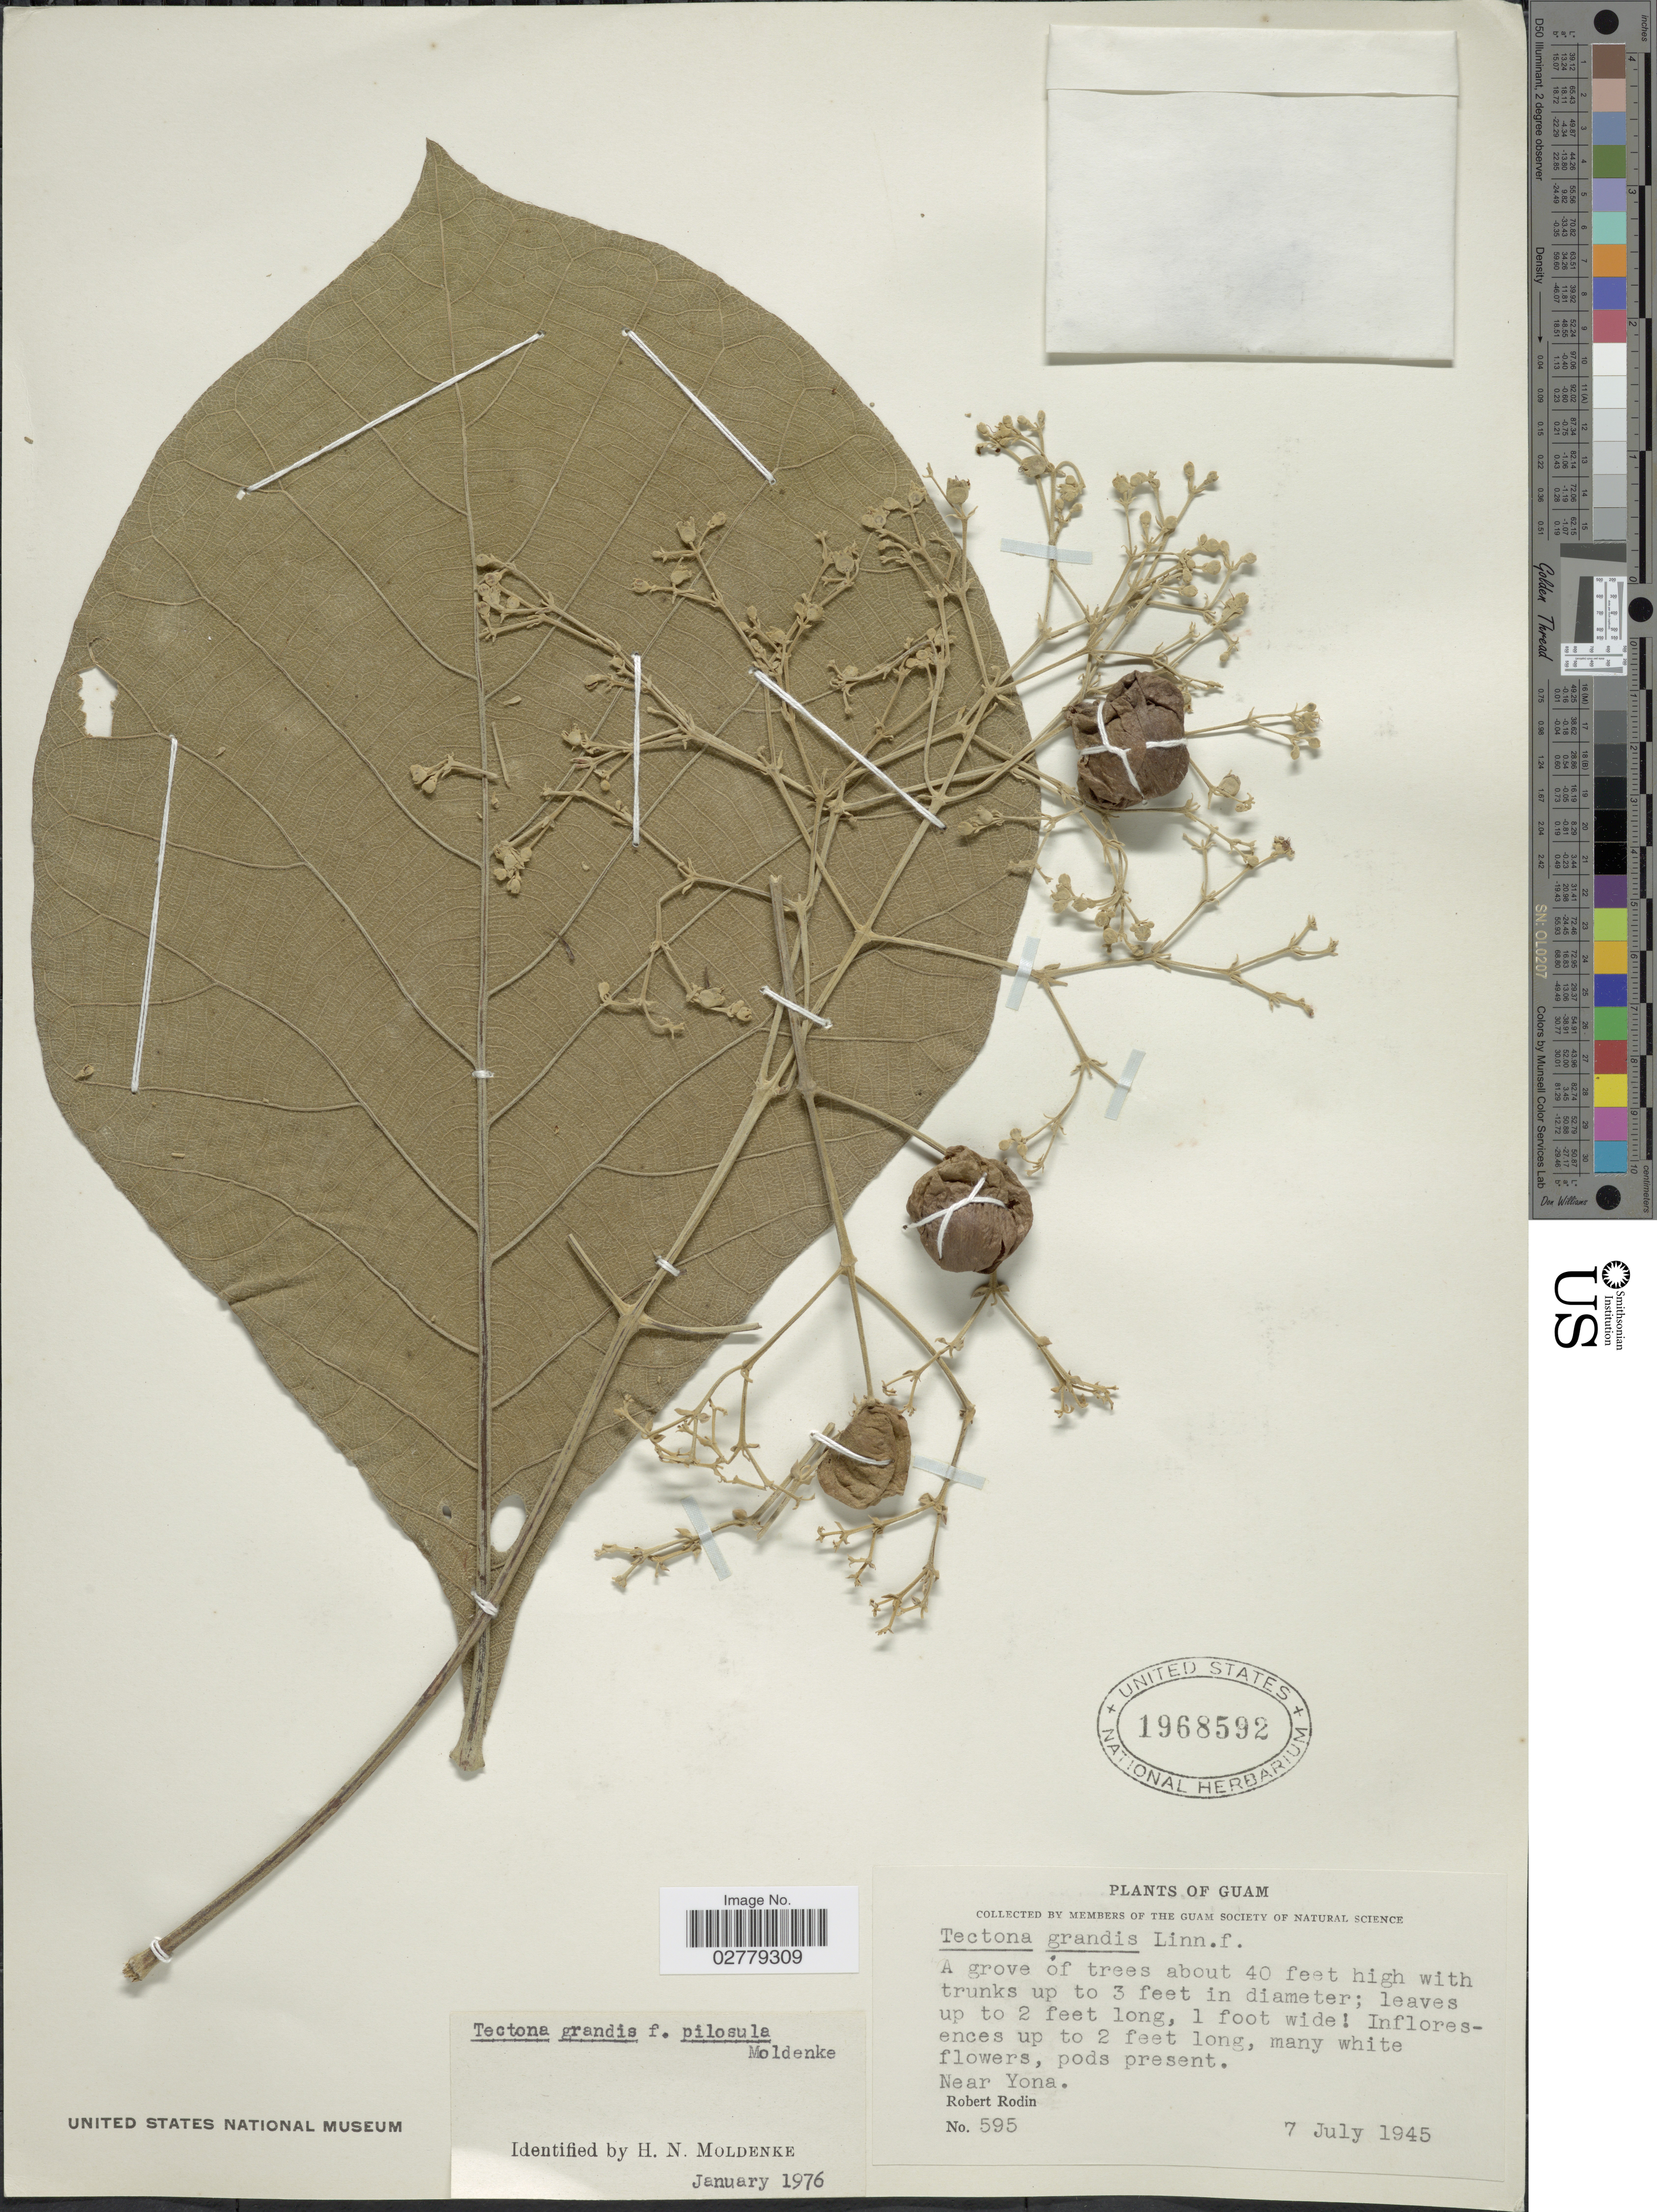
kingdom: Plantae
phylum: Tracheophyta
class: Magnoliopsida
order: Lamiales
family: Lamiaceae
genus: Tectona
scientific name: Tectona grandis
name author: L. f.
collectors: R. Rodin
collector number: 595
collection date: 1945-07-07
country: Guam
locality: Near Yona.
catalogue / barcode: US 1968592